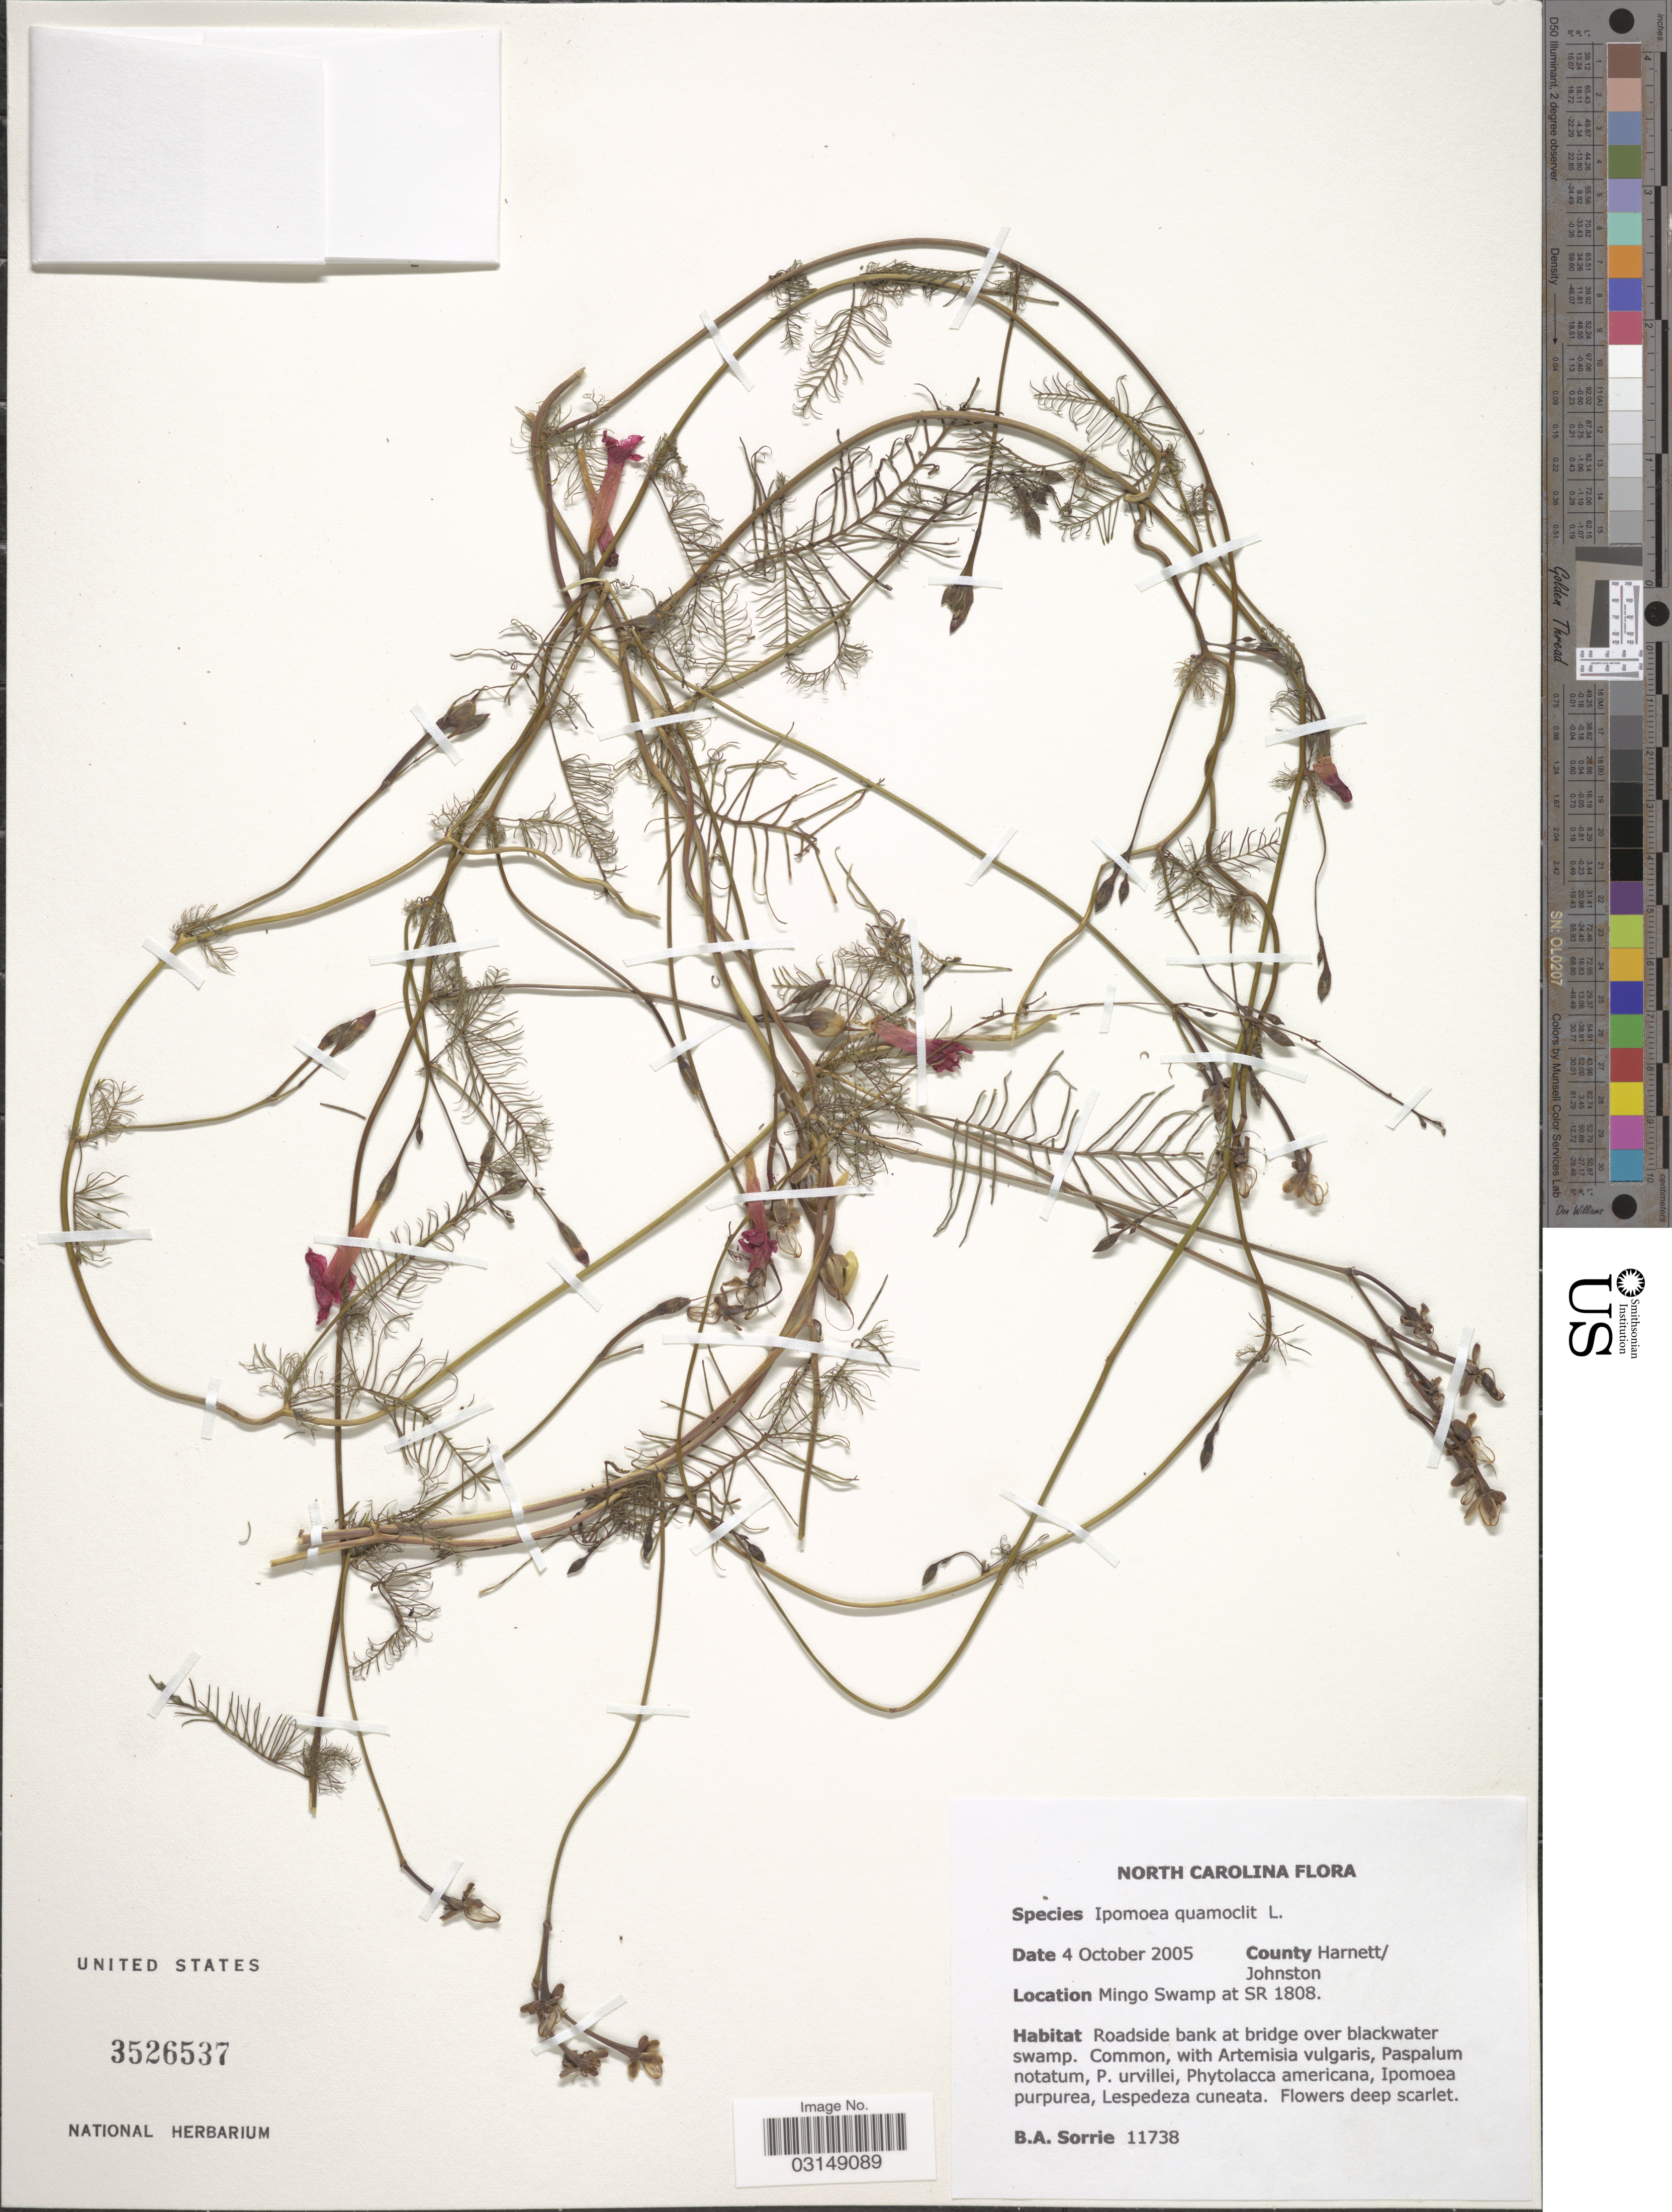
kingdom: Plantae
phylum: Tracheophyta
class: Magnoliopsida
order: Solanales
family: Convolvulaceae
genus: Ipomoea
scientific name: Ipomoea quamoclit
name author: L.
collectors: B. Sorrie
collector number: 11738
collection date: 2005-10-04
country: United States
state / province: North Carolina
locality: County Harnett/ Johnston. Mingo Swamp at SR 1808.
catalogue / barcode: US 3526537